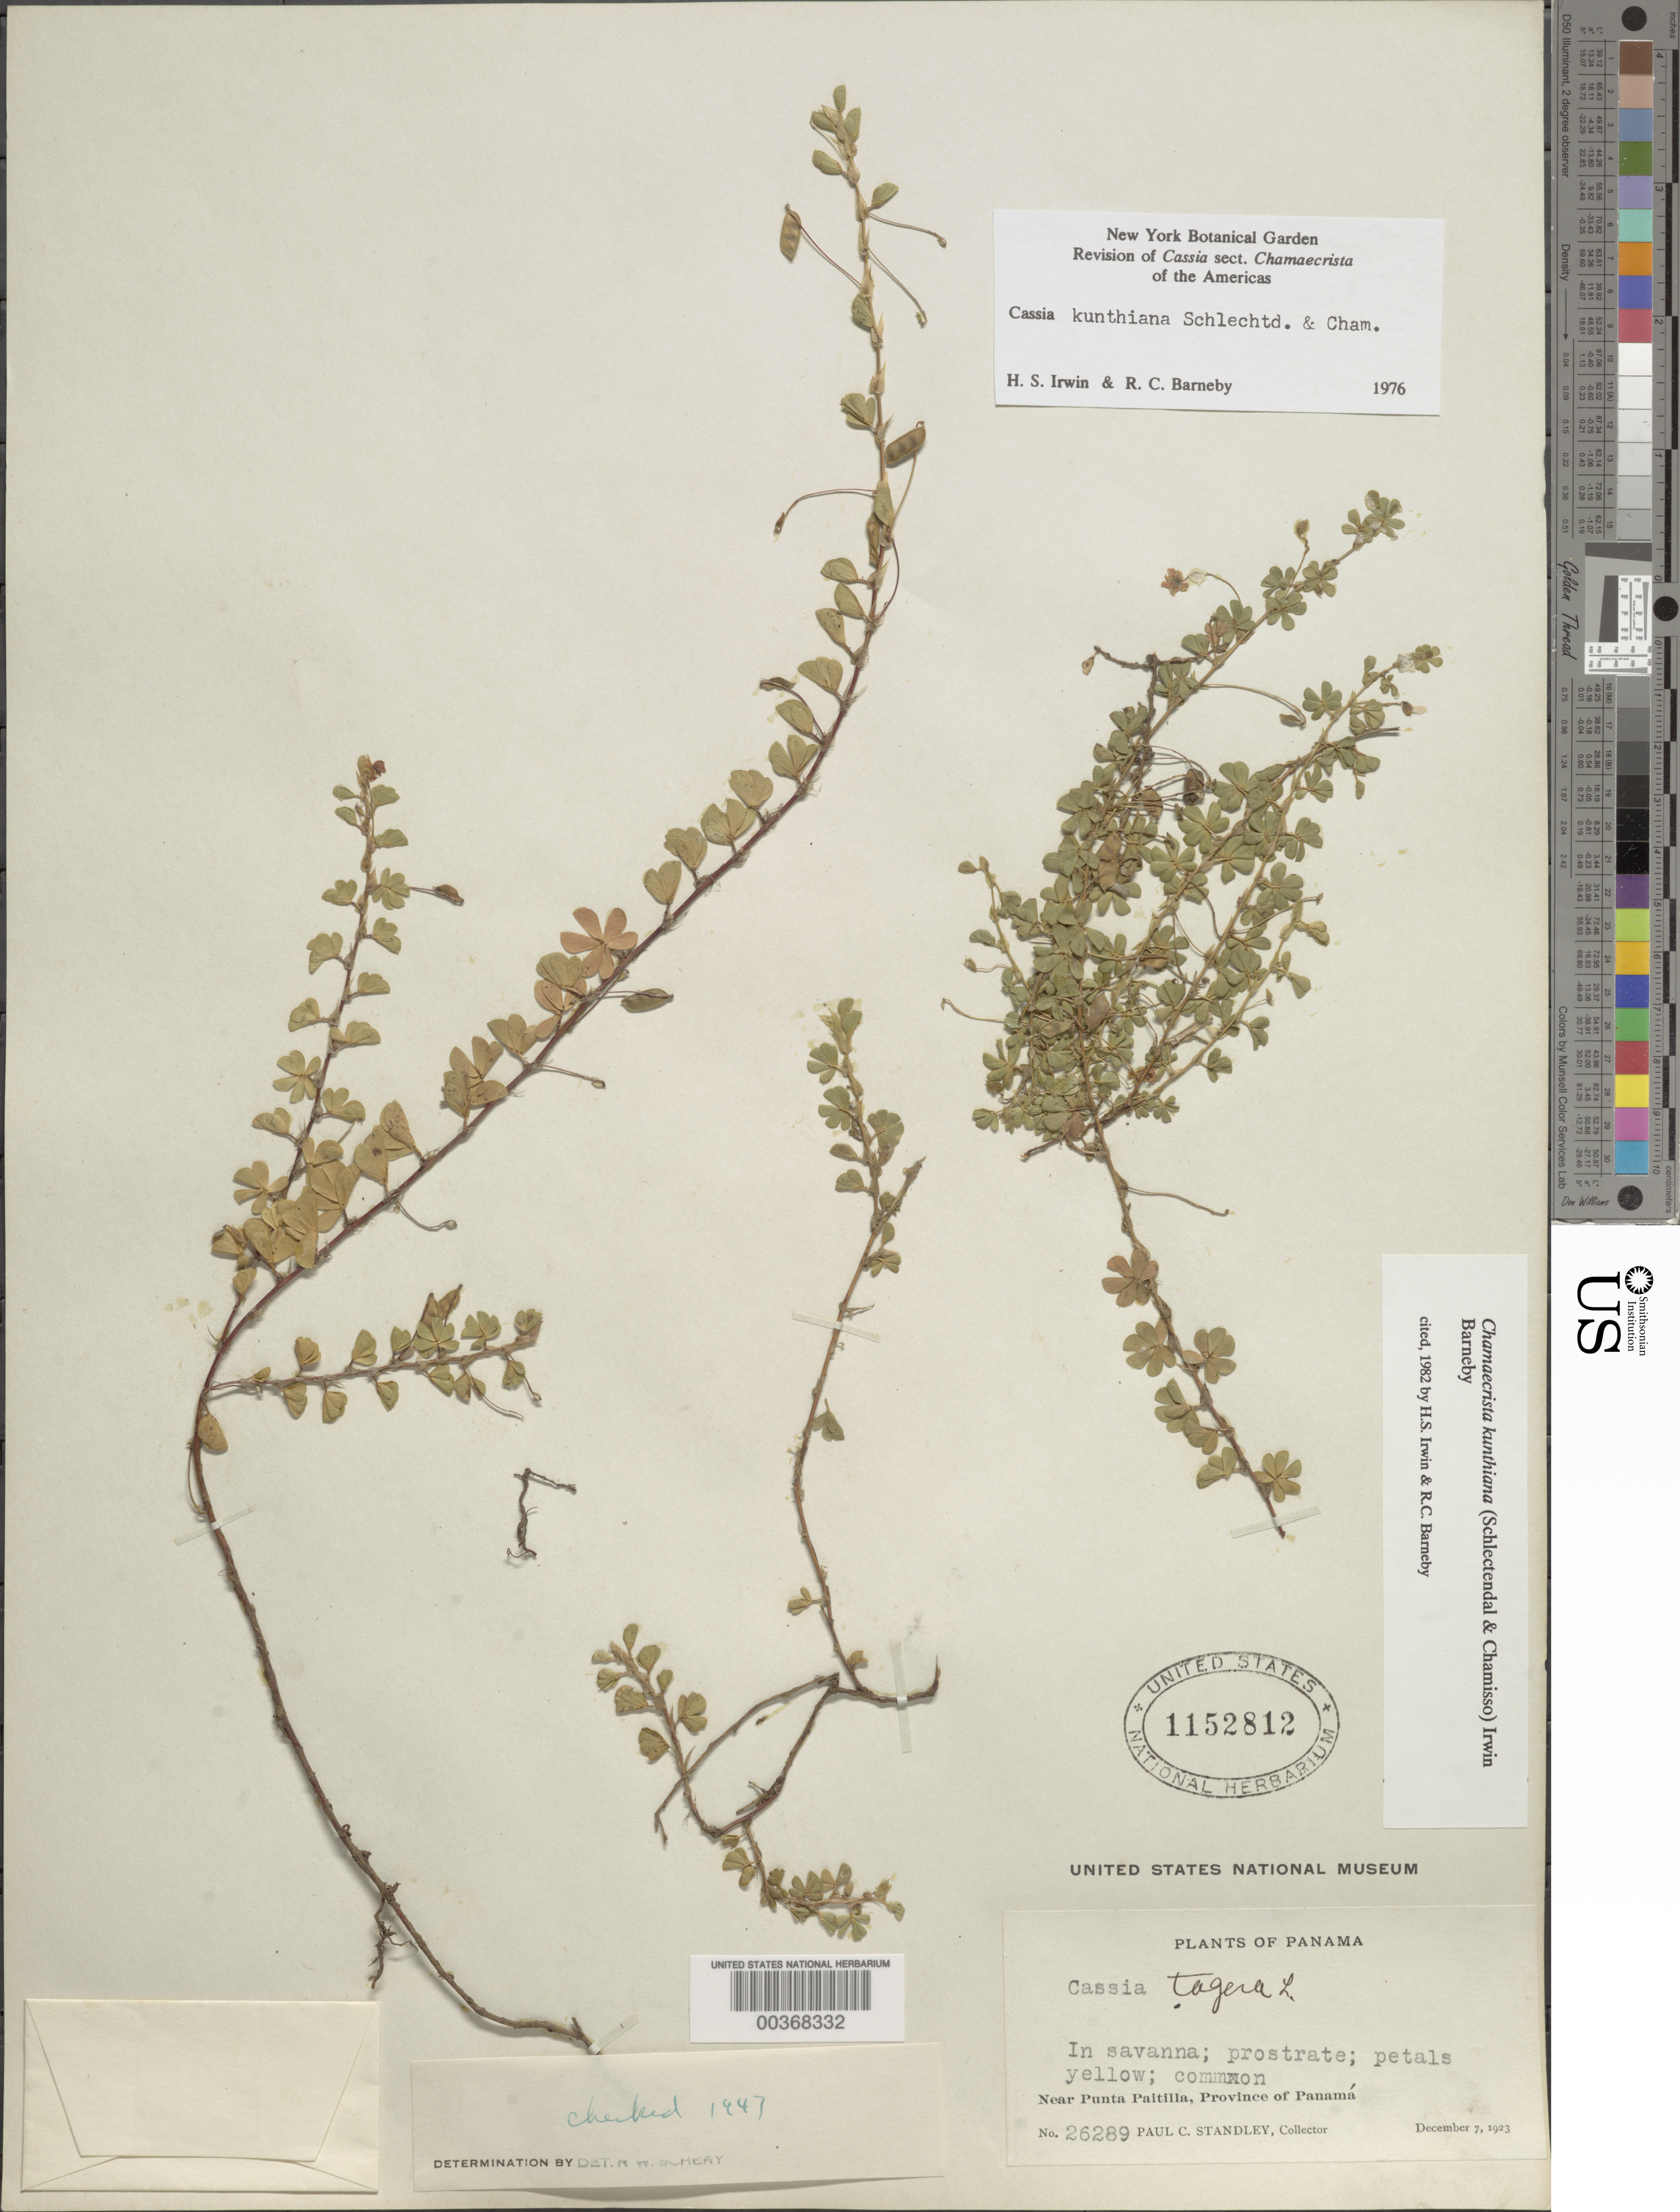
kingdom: Plantae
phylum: Tracheophyta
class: Magnoliopsida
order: Fabales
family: Fabaceae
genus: Chamaecrista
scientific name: Chamaecrista kunthiana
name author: (Schltdl. & Cham.) H.S. Irwin & Barneby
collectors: P. C. Standley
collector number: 26289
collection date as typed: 07 Dec 1923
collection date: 1923-12-07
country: Panama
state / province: Panamá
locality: Near Punta Paitilla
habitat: In savanna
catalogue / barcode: US 1152812